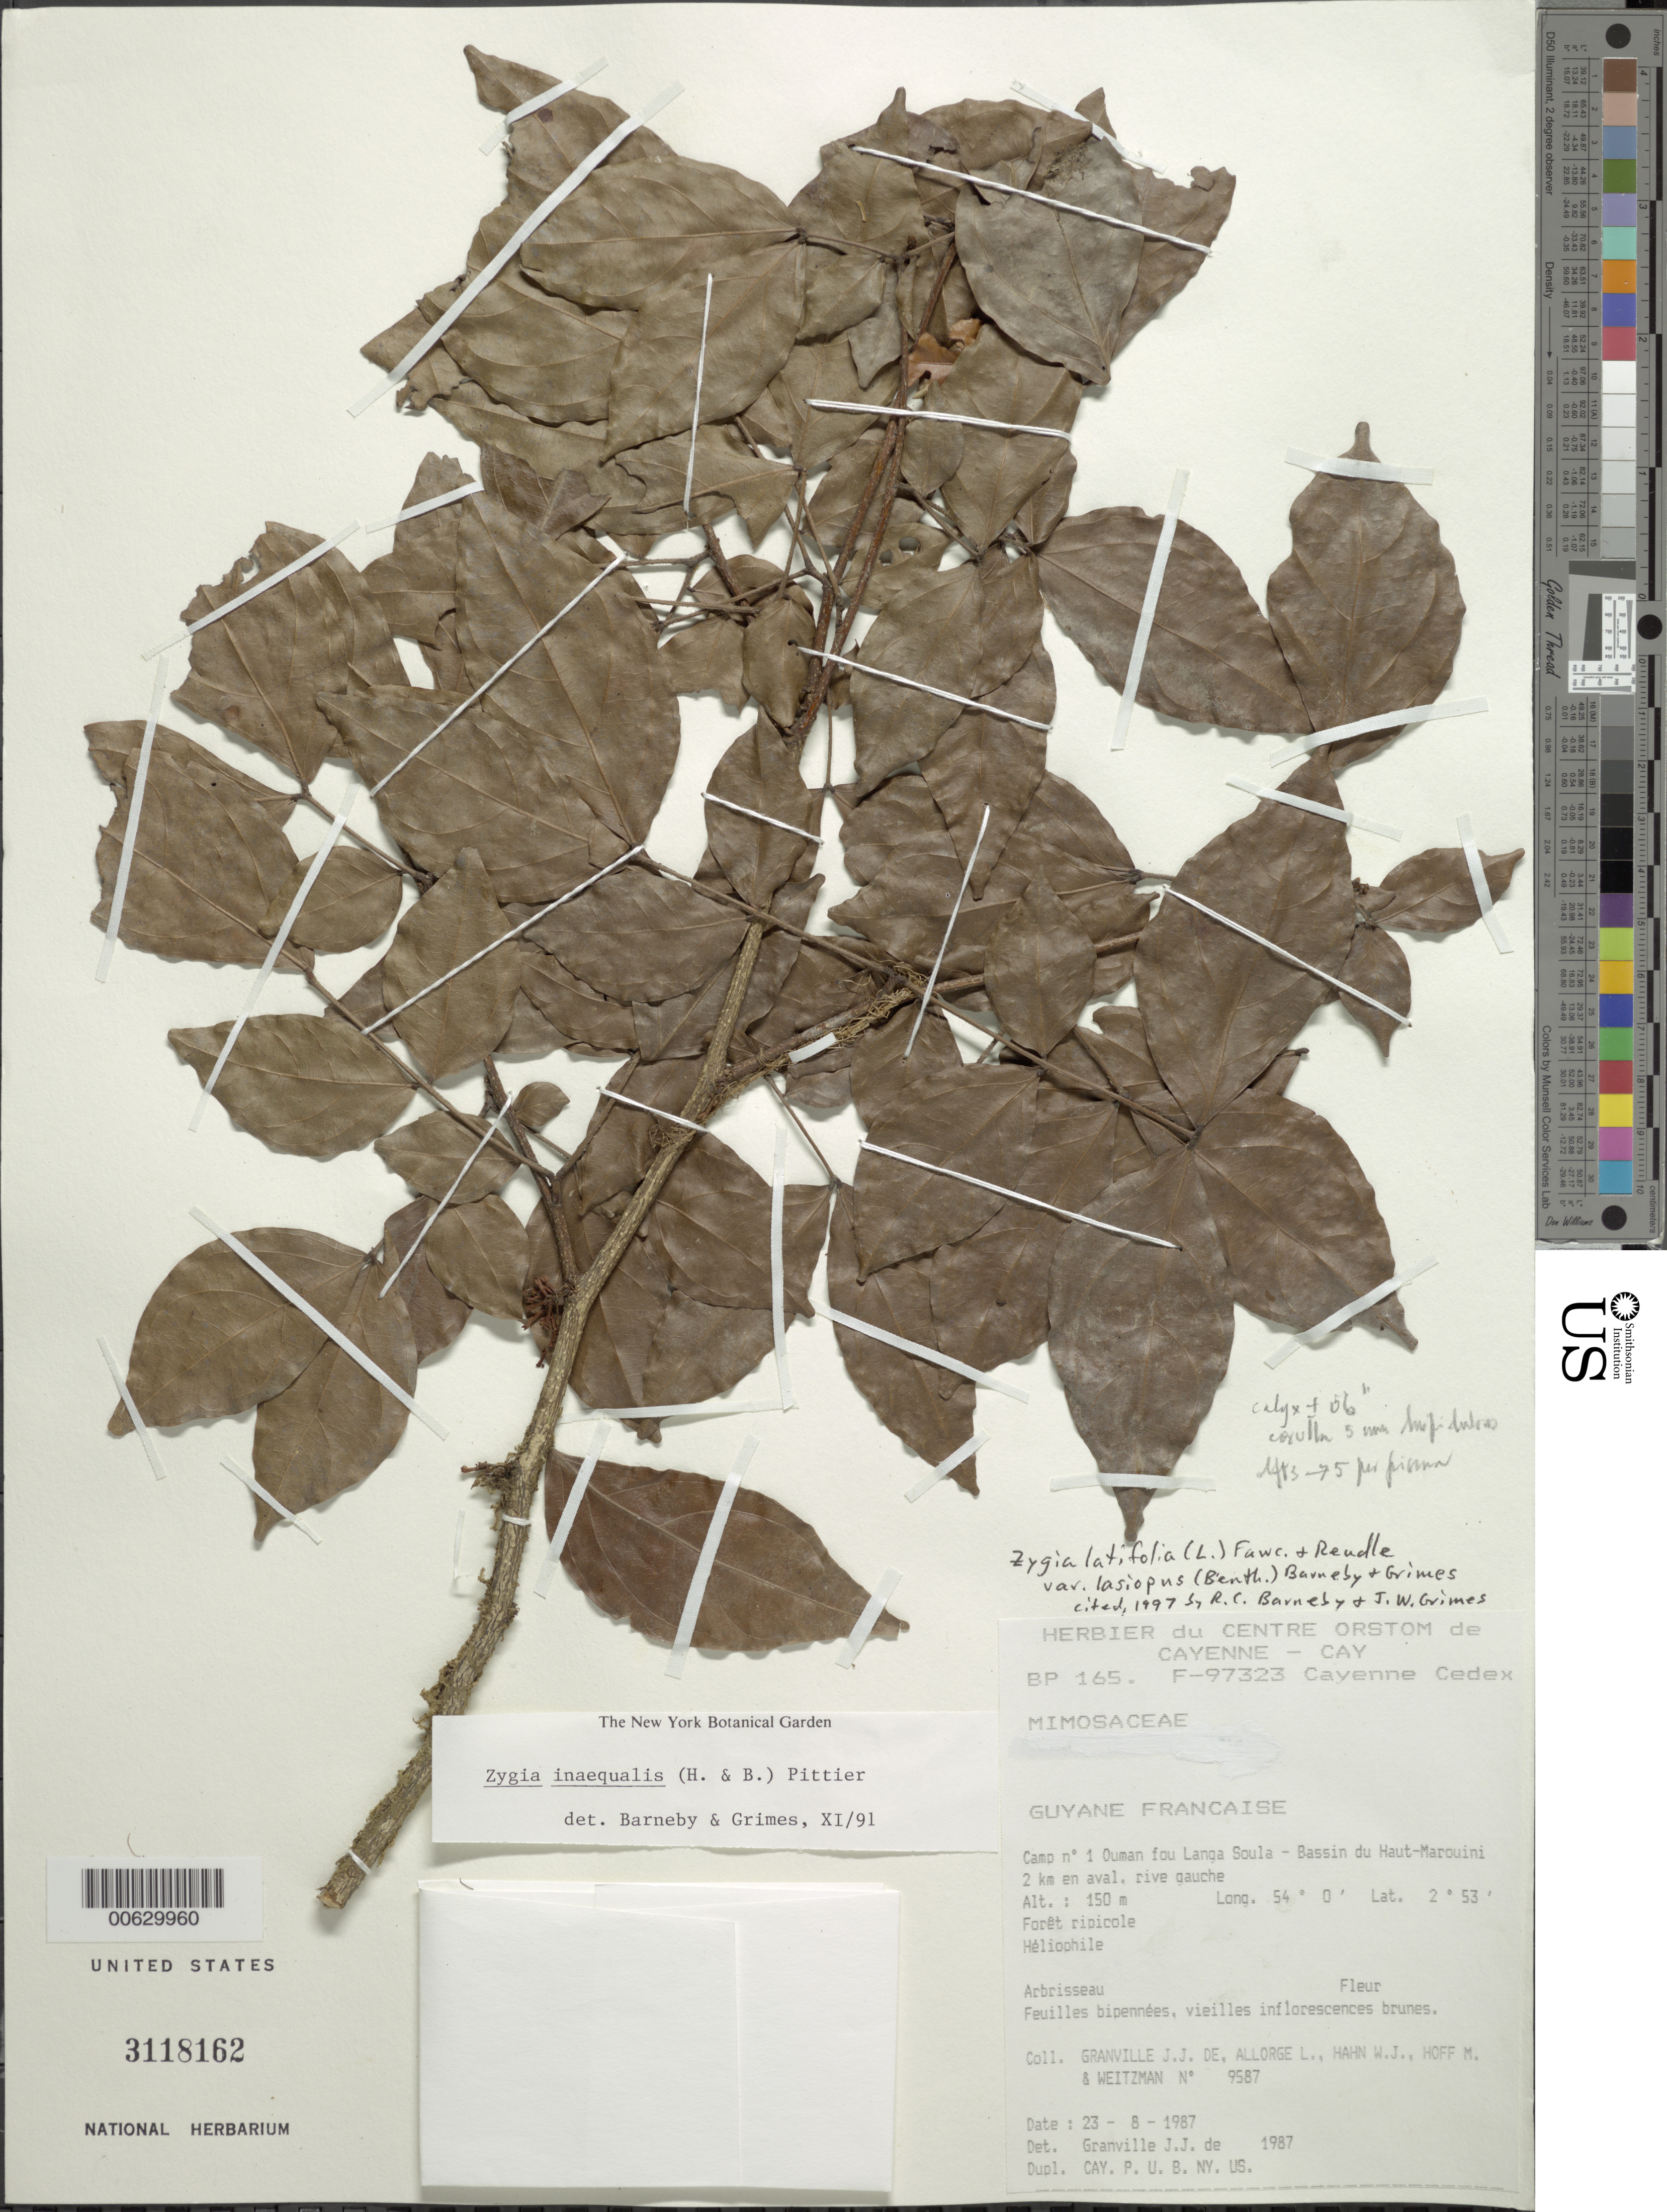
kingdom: Plantae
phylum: Tracheophyta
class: Magnoliopsida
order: Fabales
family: Fabaceae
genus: Zygia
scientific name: Zygia latifolia var. lasiopus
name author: (Benth.) Barneby & J.W. Grimes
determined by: Barneby, R. C.; Grimes, J. W.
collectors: J.-J. de Granville, L. Allorge, W. J. Hahn, M. Hoff & A. L. Weitzman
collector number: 9587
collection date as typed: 23-Aug-87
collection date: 1987-08-23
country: French Guiana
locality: Ouman fou Langa Soula, Camp #1, Bassin du Haut-Marouini, 2 km en aval, rive gauche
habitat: Forêt ripicole, héliophile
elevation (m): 150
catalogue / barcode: US 3118162